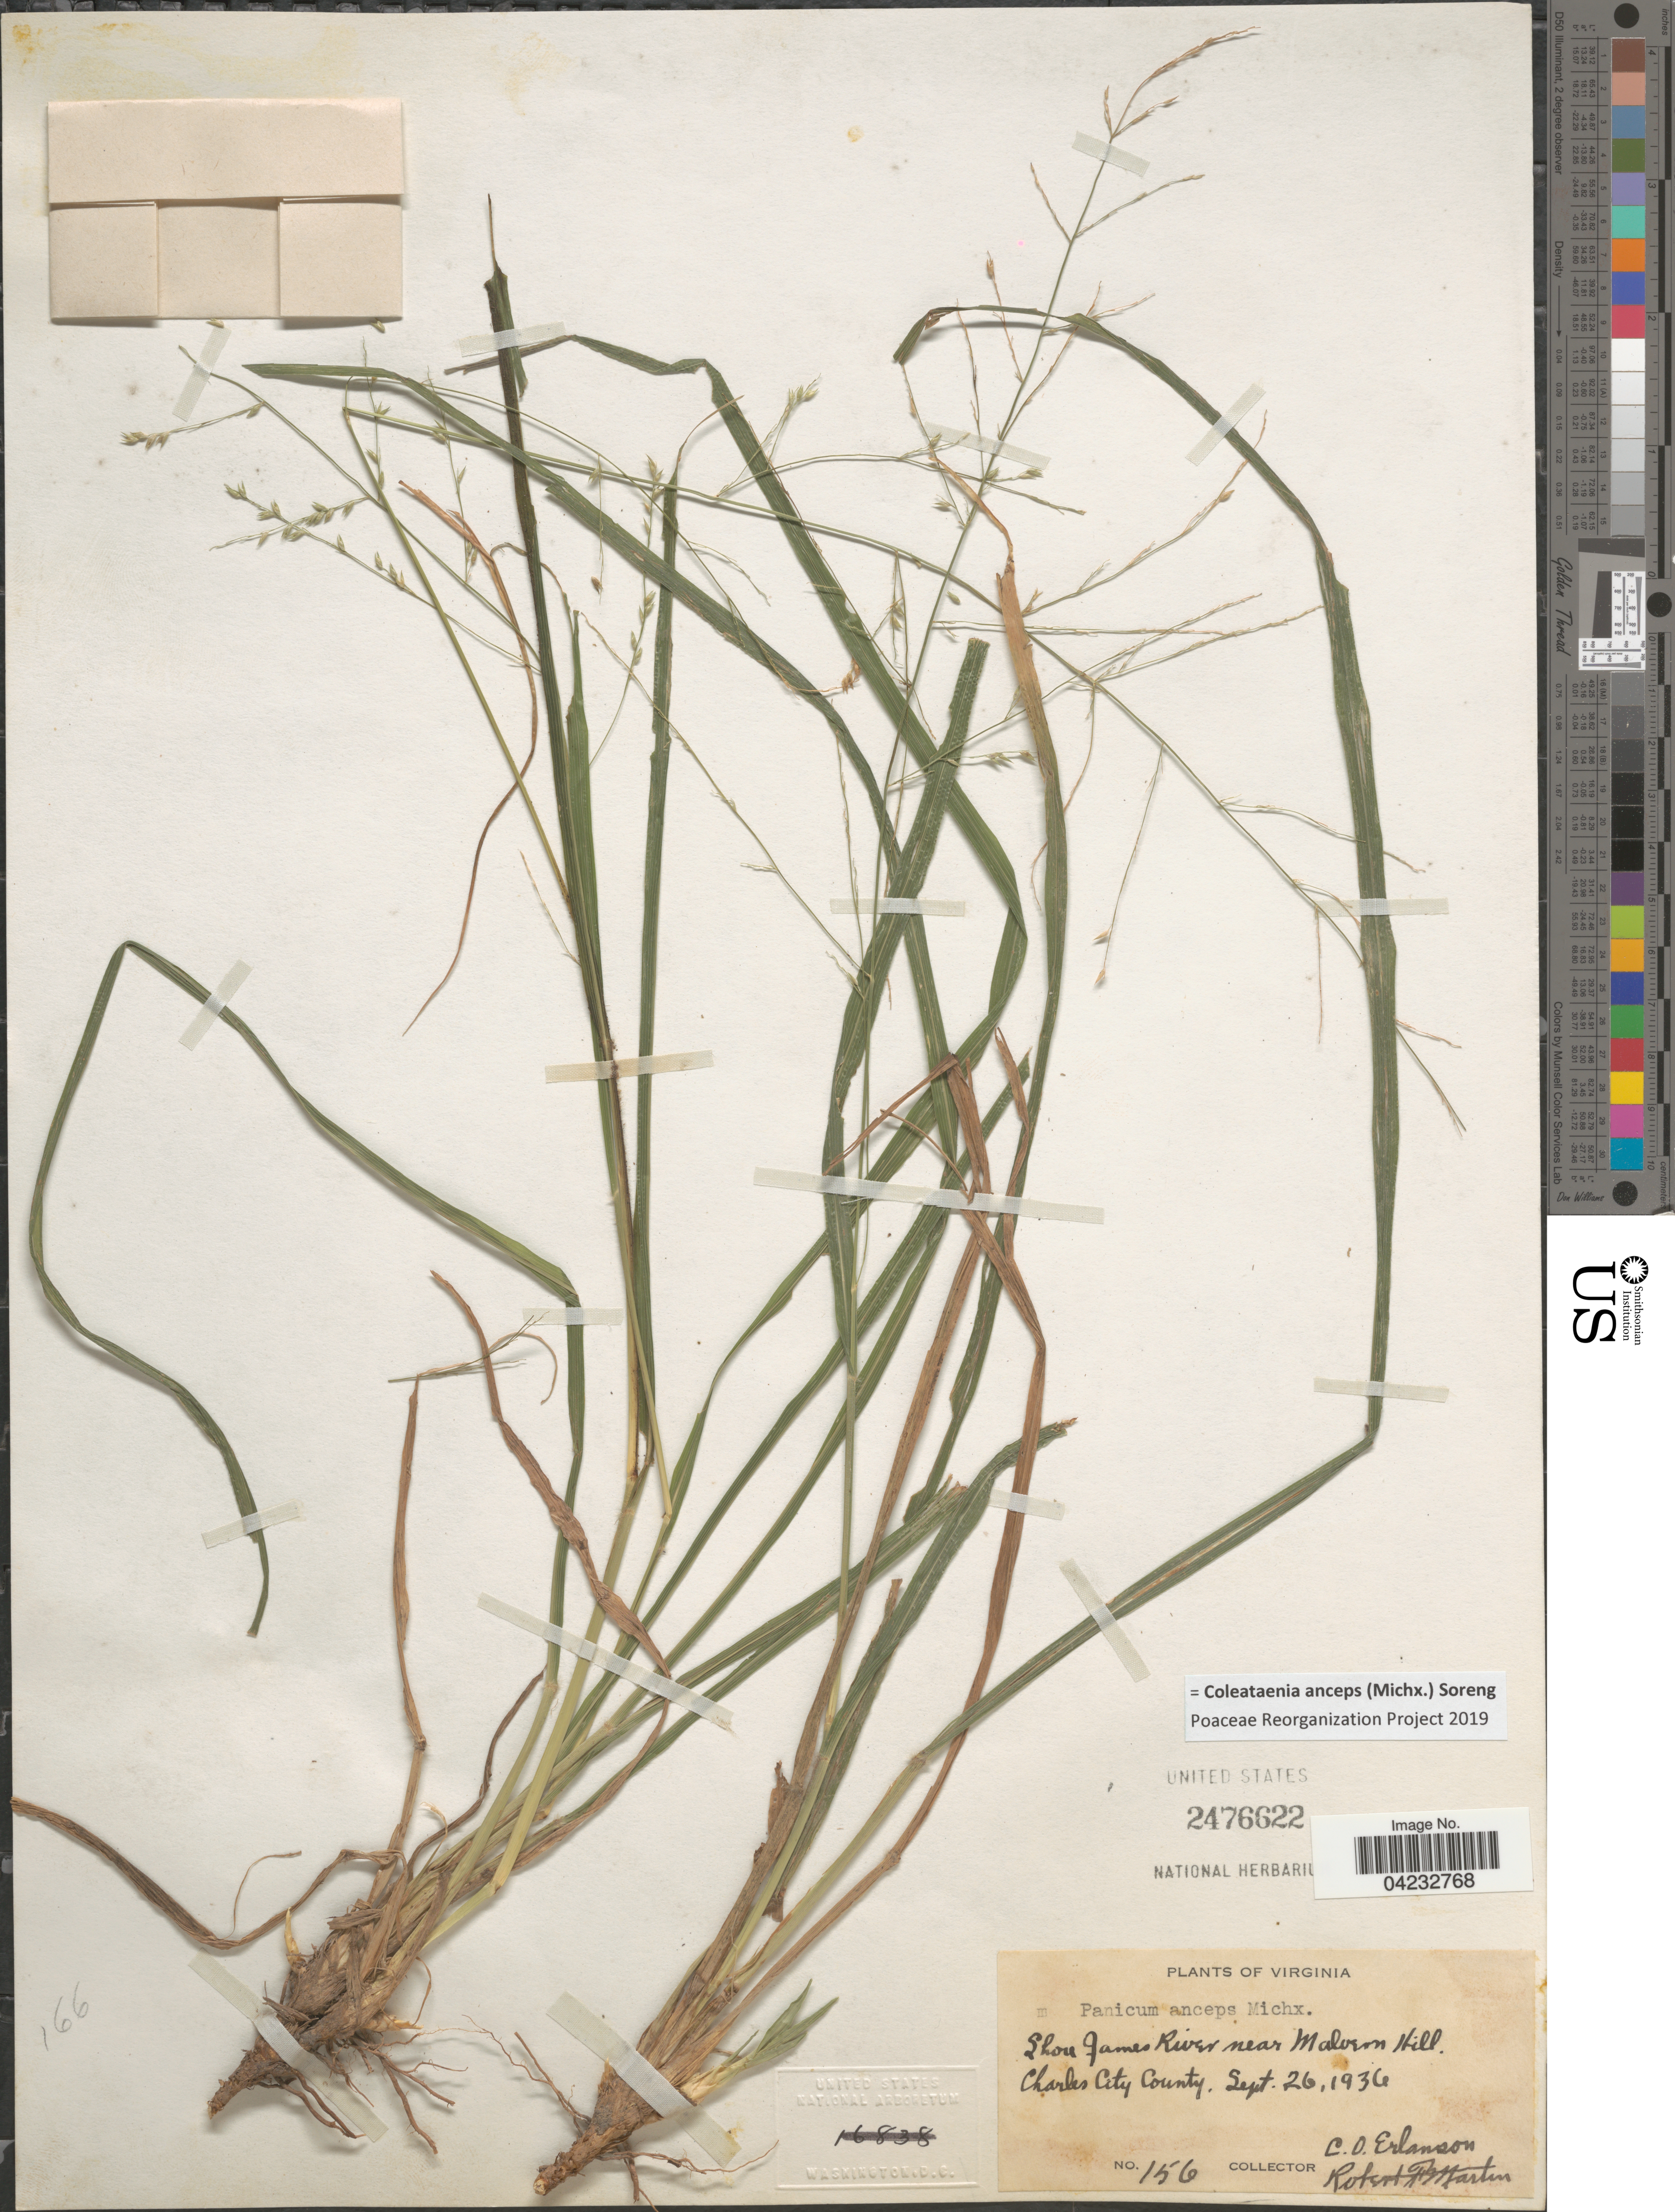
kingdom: Plantae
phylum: Tracheophyta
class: Liliopsida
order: Poales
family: Poaceae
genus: Coleataenia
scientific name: Coleataenia anceps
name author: (Michx.) Soreng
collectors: C. O. Erlanson & R. F. Martin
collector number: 156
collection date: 1936-09-26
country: United States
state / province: Virginia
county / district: Charles City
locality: Shore James River near Malvern Hill. Charles City County.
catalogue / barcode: US 2476622